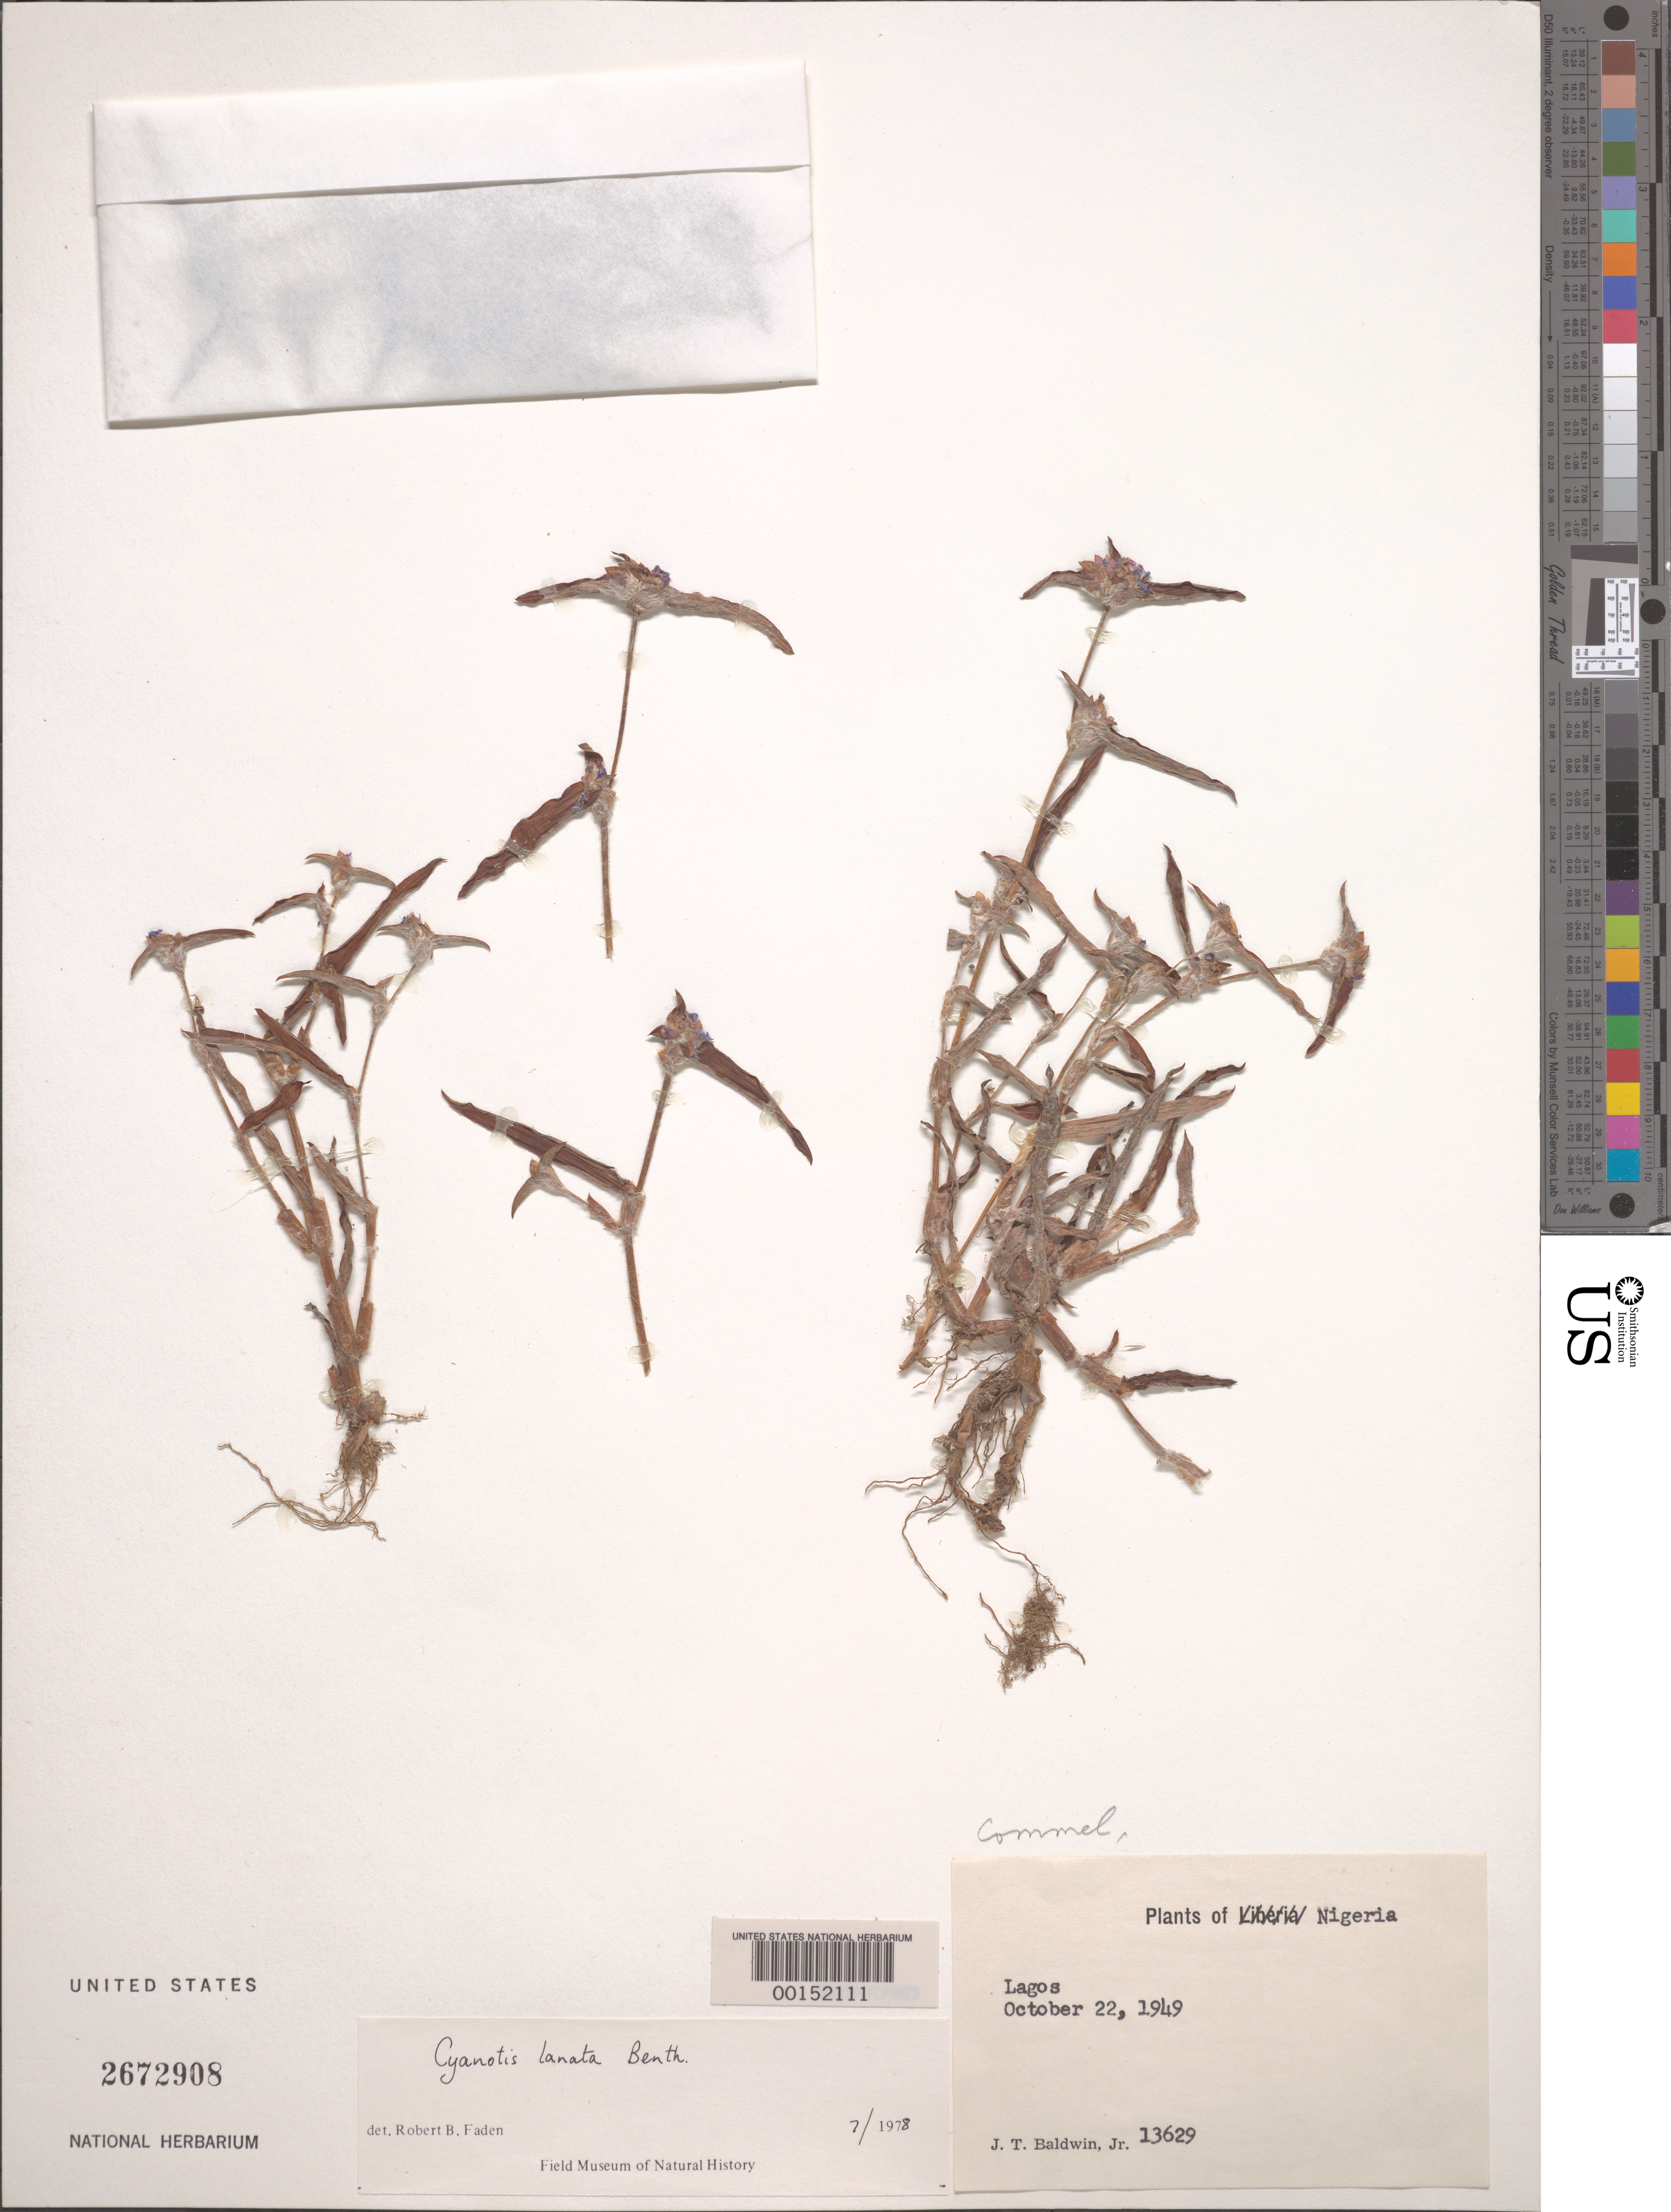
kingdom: Plantae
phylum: Tracheophyta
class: Liliopsida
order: Commelinales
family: Commelinaceae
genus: Cyanotis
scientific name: Cyanotis lanata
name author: Benth.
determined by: Faden, Robert B., (US), Smithsonian Institution - National Museum of Natural History (UNITED STATES)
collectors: J. T. Baldwin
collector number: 13629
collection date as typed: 22 Oct 1949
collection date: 1949-10-22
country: Nigeria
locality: Lagos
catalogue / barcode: US 2672908